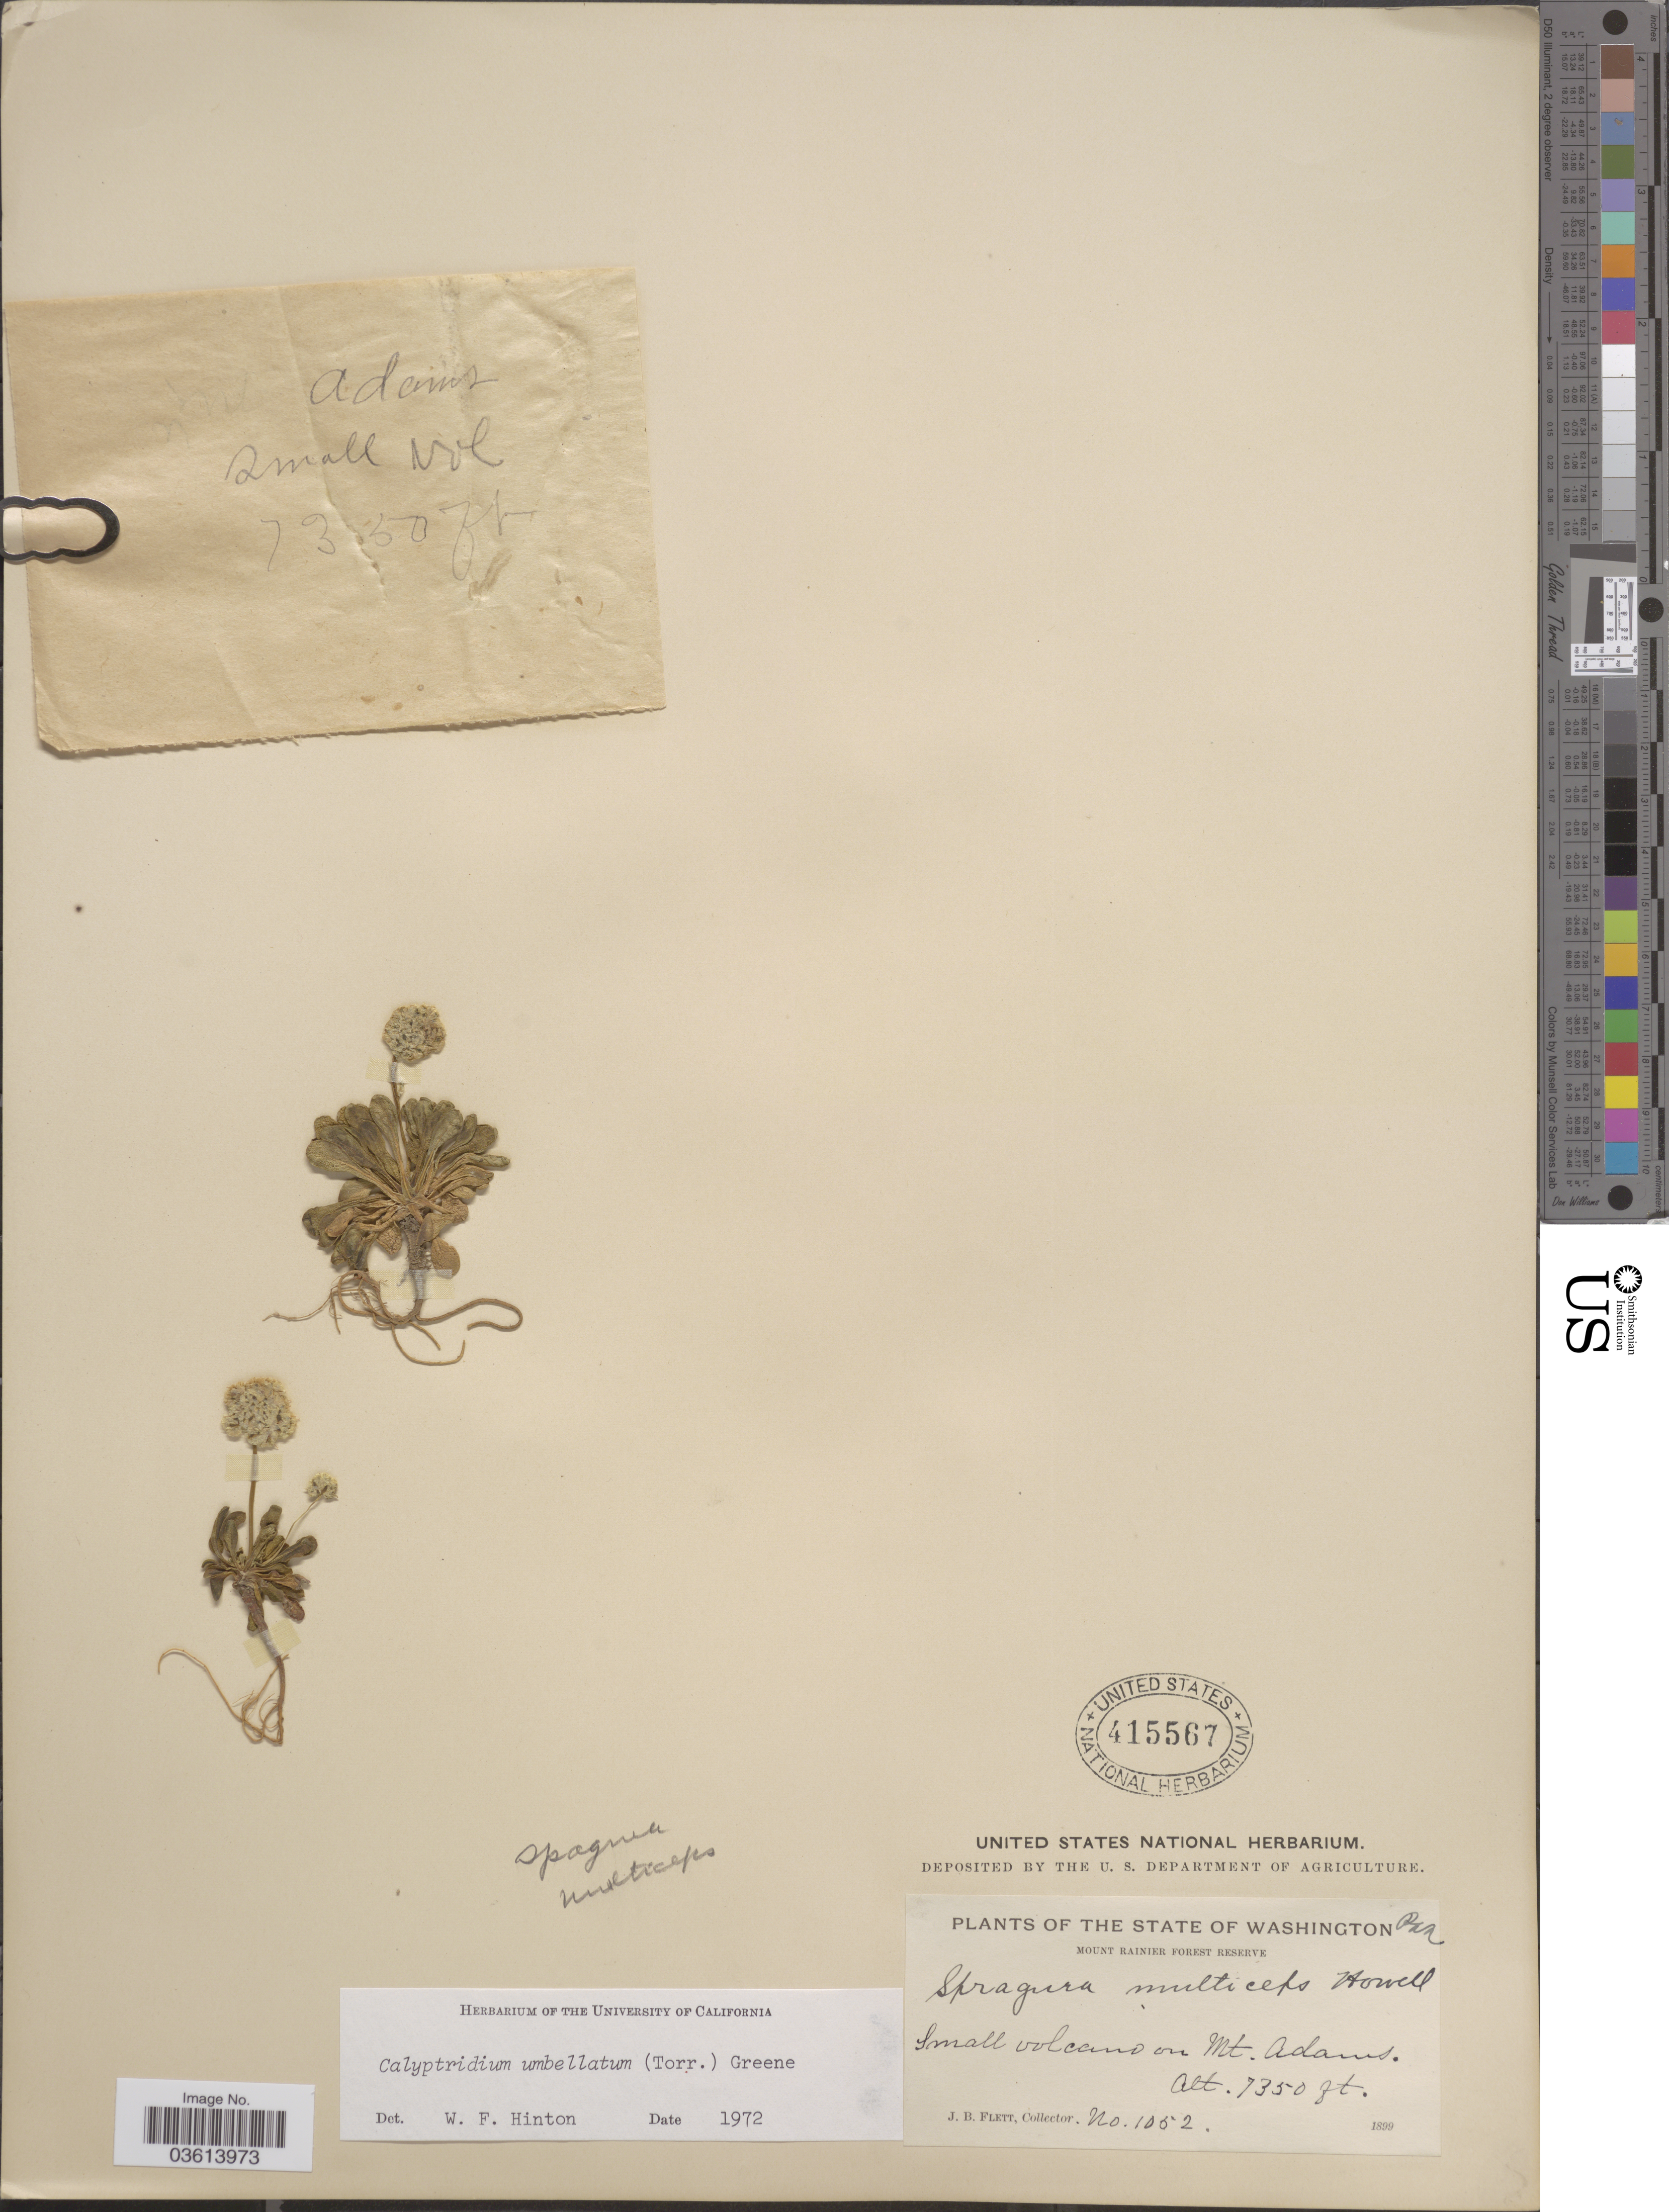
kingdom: Plantae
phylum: Tracheophyta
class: Magnoliopsida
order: Caryophyllales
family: Montiaceae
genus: Calyptridium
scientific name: Calyptridium umbellatum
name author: (Torr.) Greene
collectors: J. Flett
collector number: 1052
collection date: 1899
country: United States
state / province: Washington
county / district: Yakima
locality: Mount Rainier Forest Reserve. Small volcano on Mt. Adams.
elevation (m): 2240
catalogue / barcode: US 415567